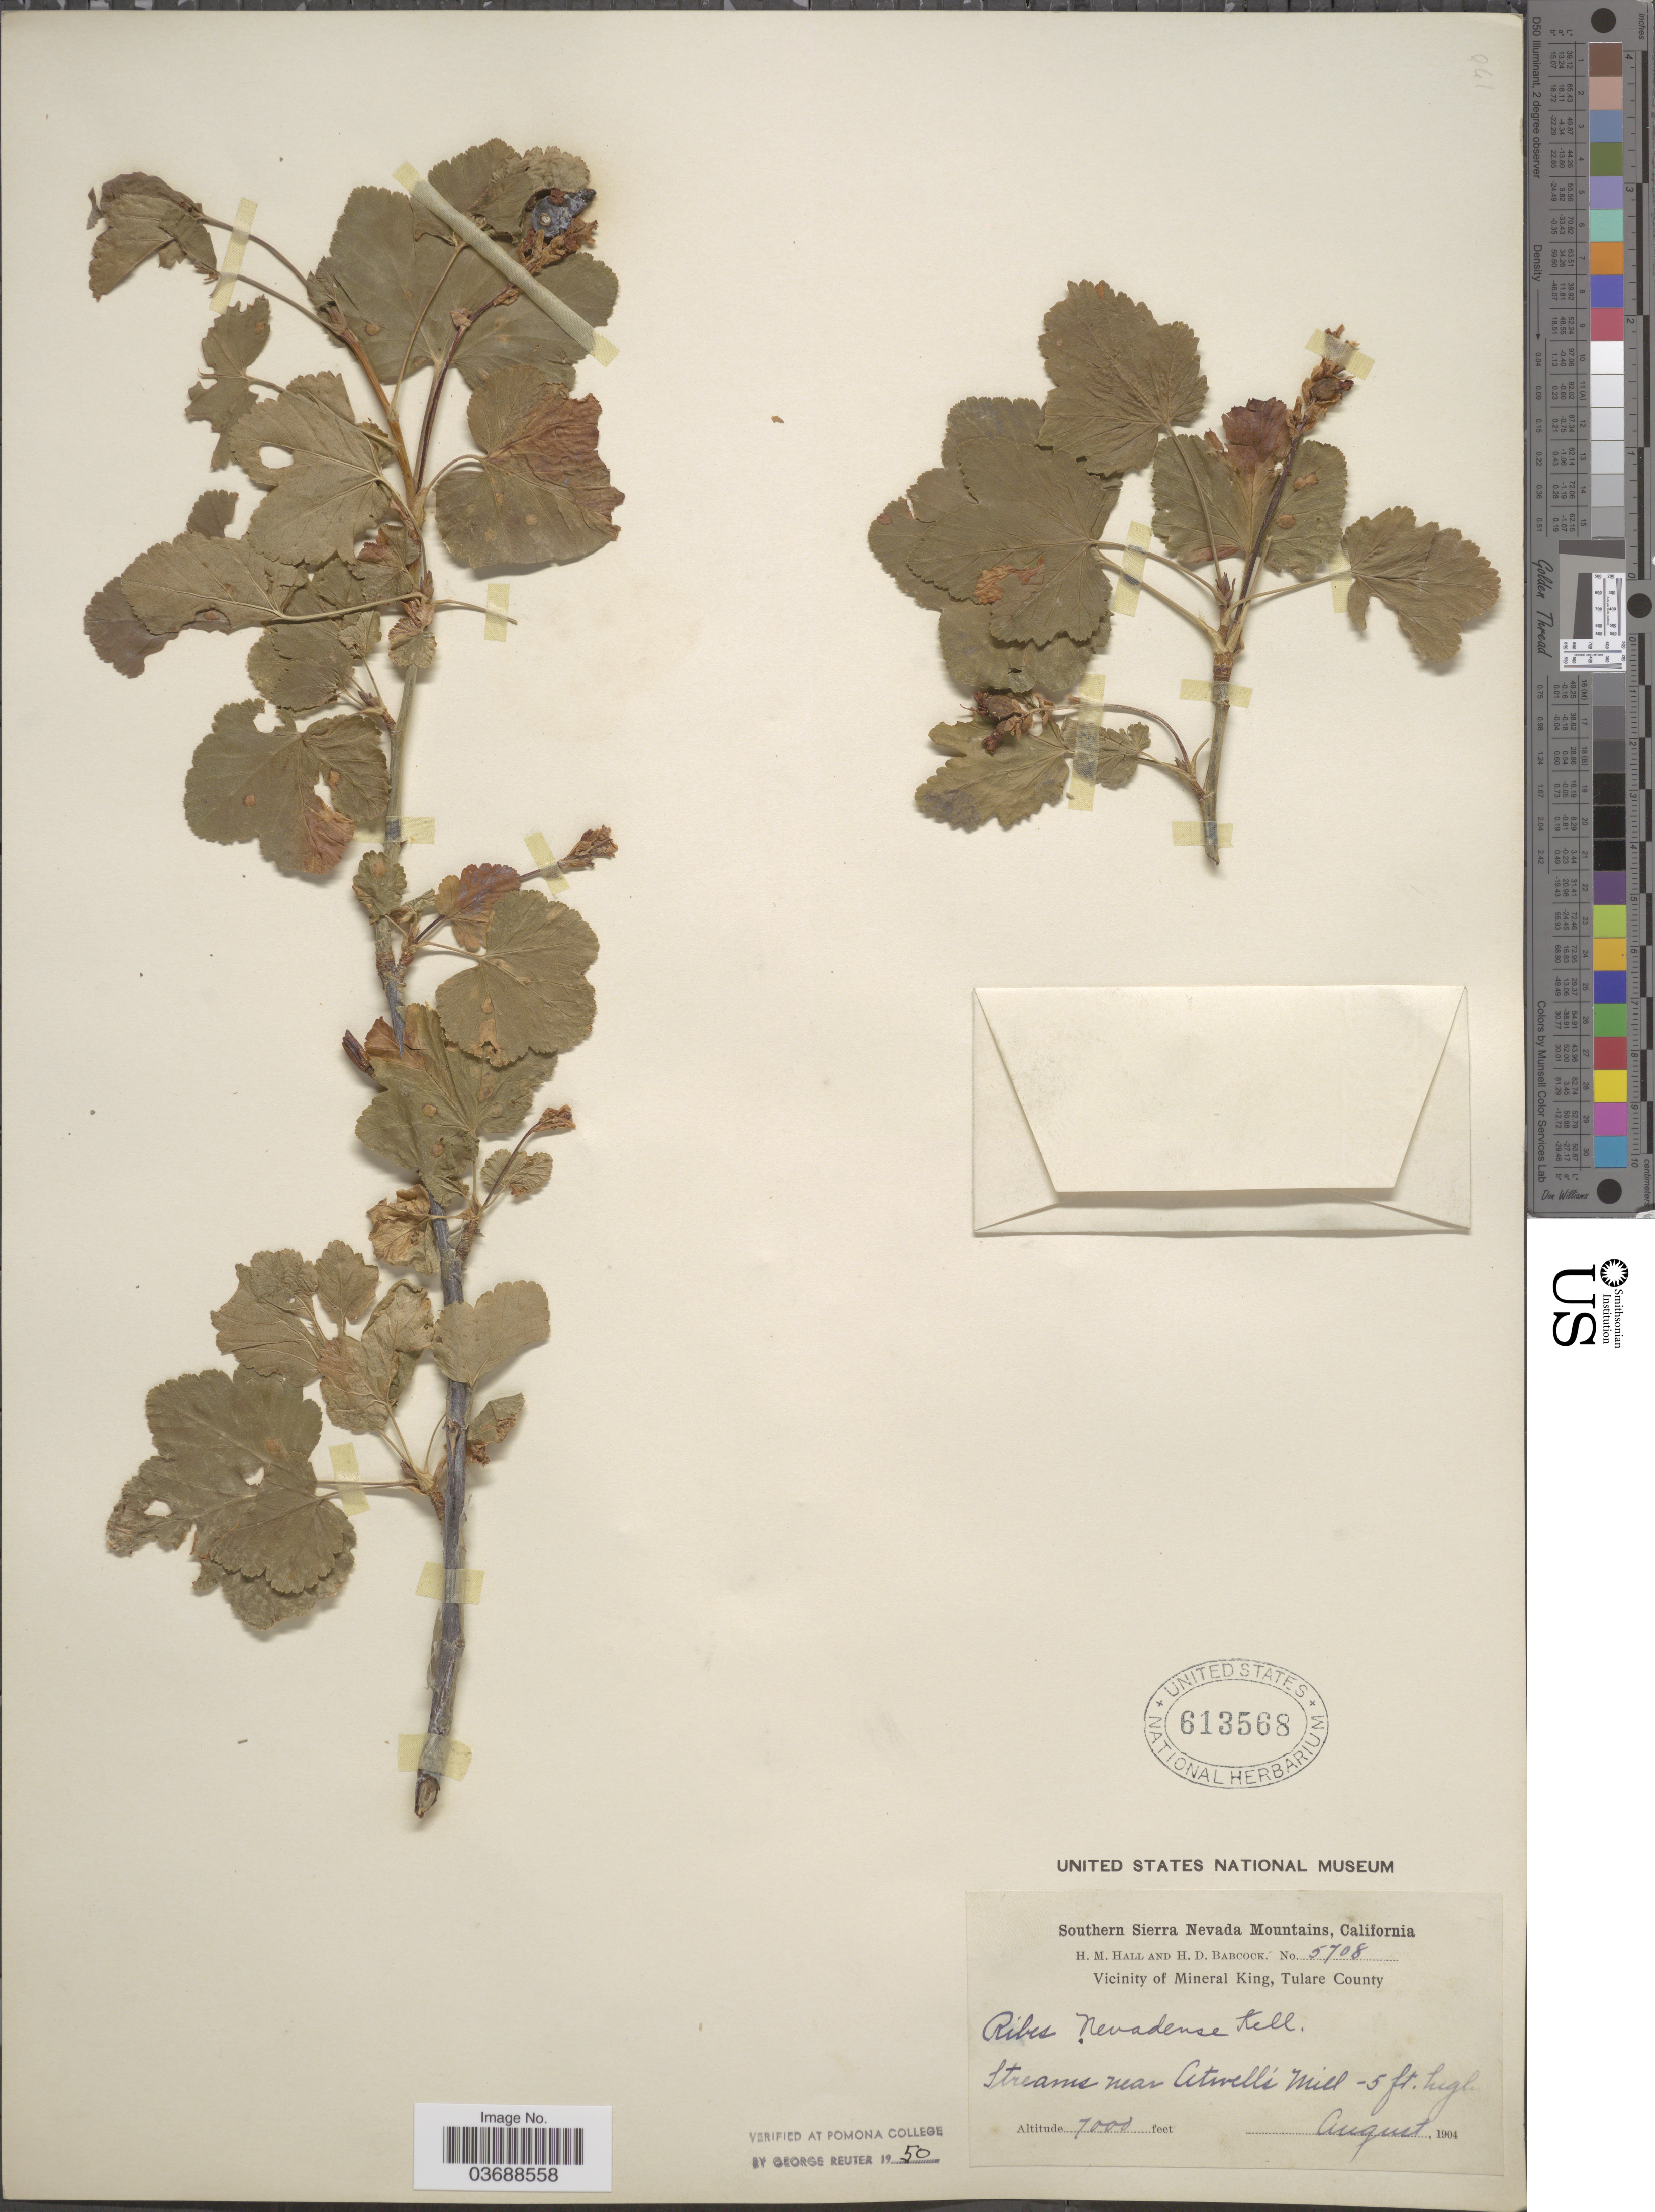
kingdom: Plantae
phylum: Tracheophyta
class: Magnoliopsida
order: Saxifragales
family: Grossulariaceae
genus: Ribes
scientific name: Ribes nevadense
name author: Kellogg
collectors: H. M. Hall & H. Babcock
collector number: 5708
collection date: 1904-08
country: United States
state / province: California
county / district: Tulare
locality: Southern Sierra Nevada Mountains, Vicinity of Mineral King, Tulare County. Streams near Atwell's Mill.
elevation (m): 2134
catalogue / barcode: US 613568